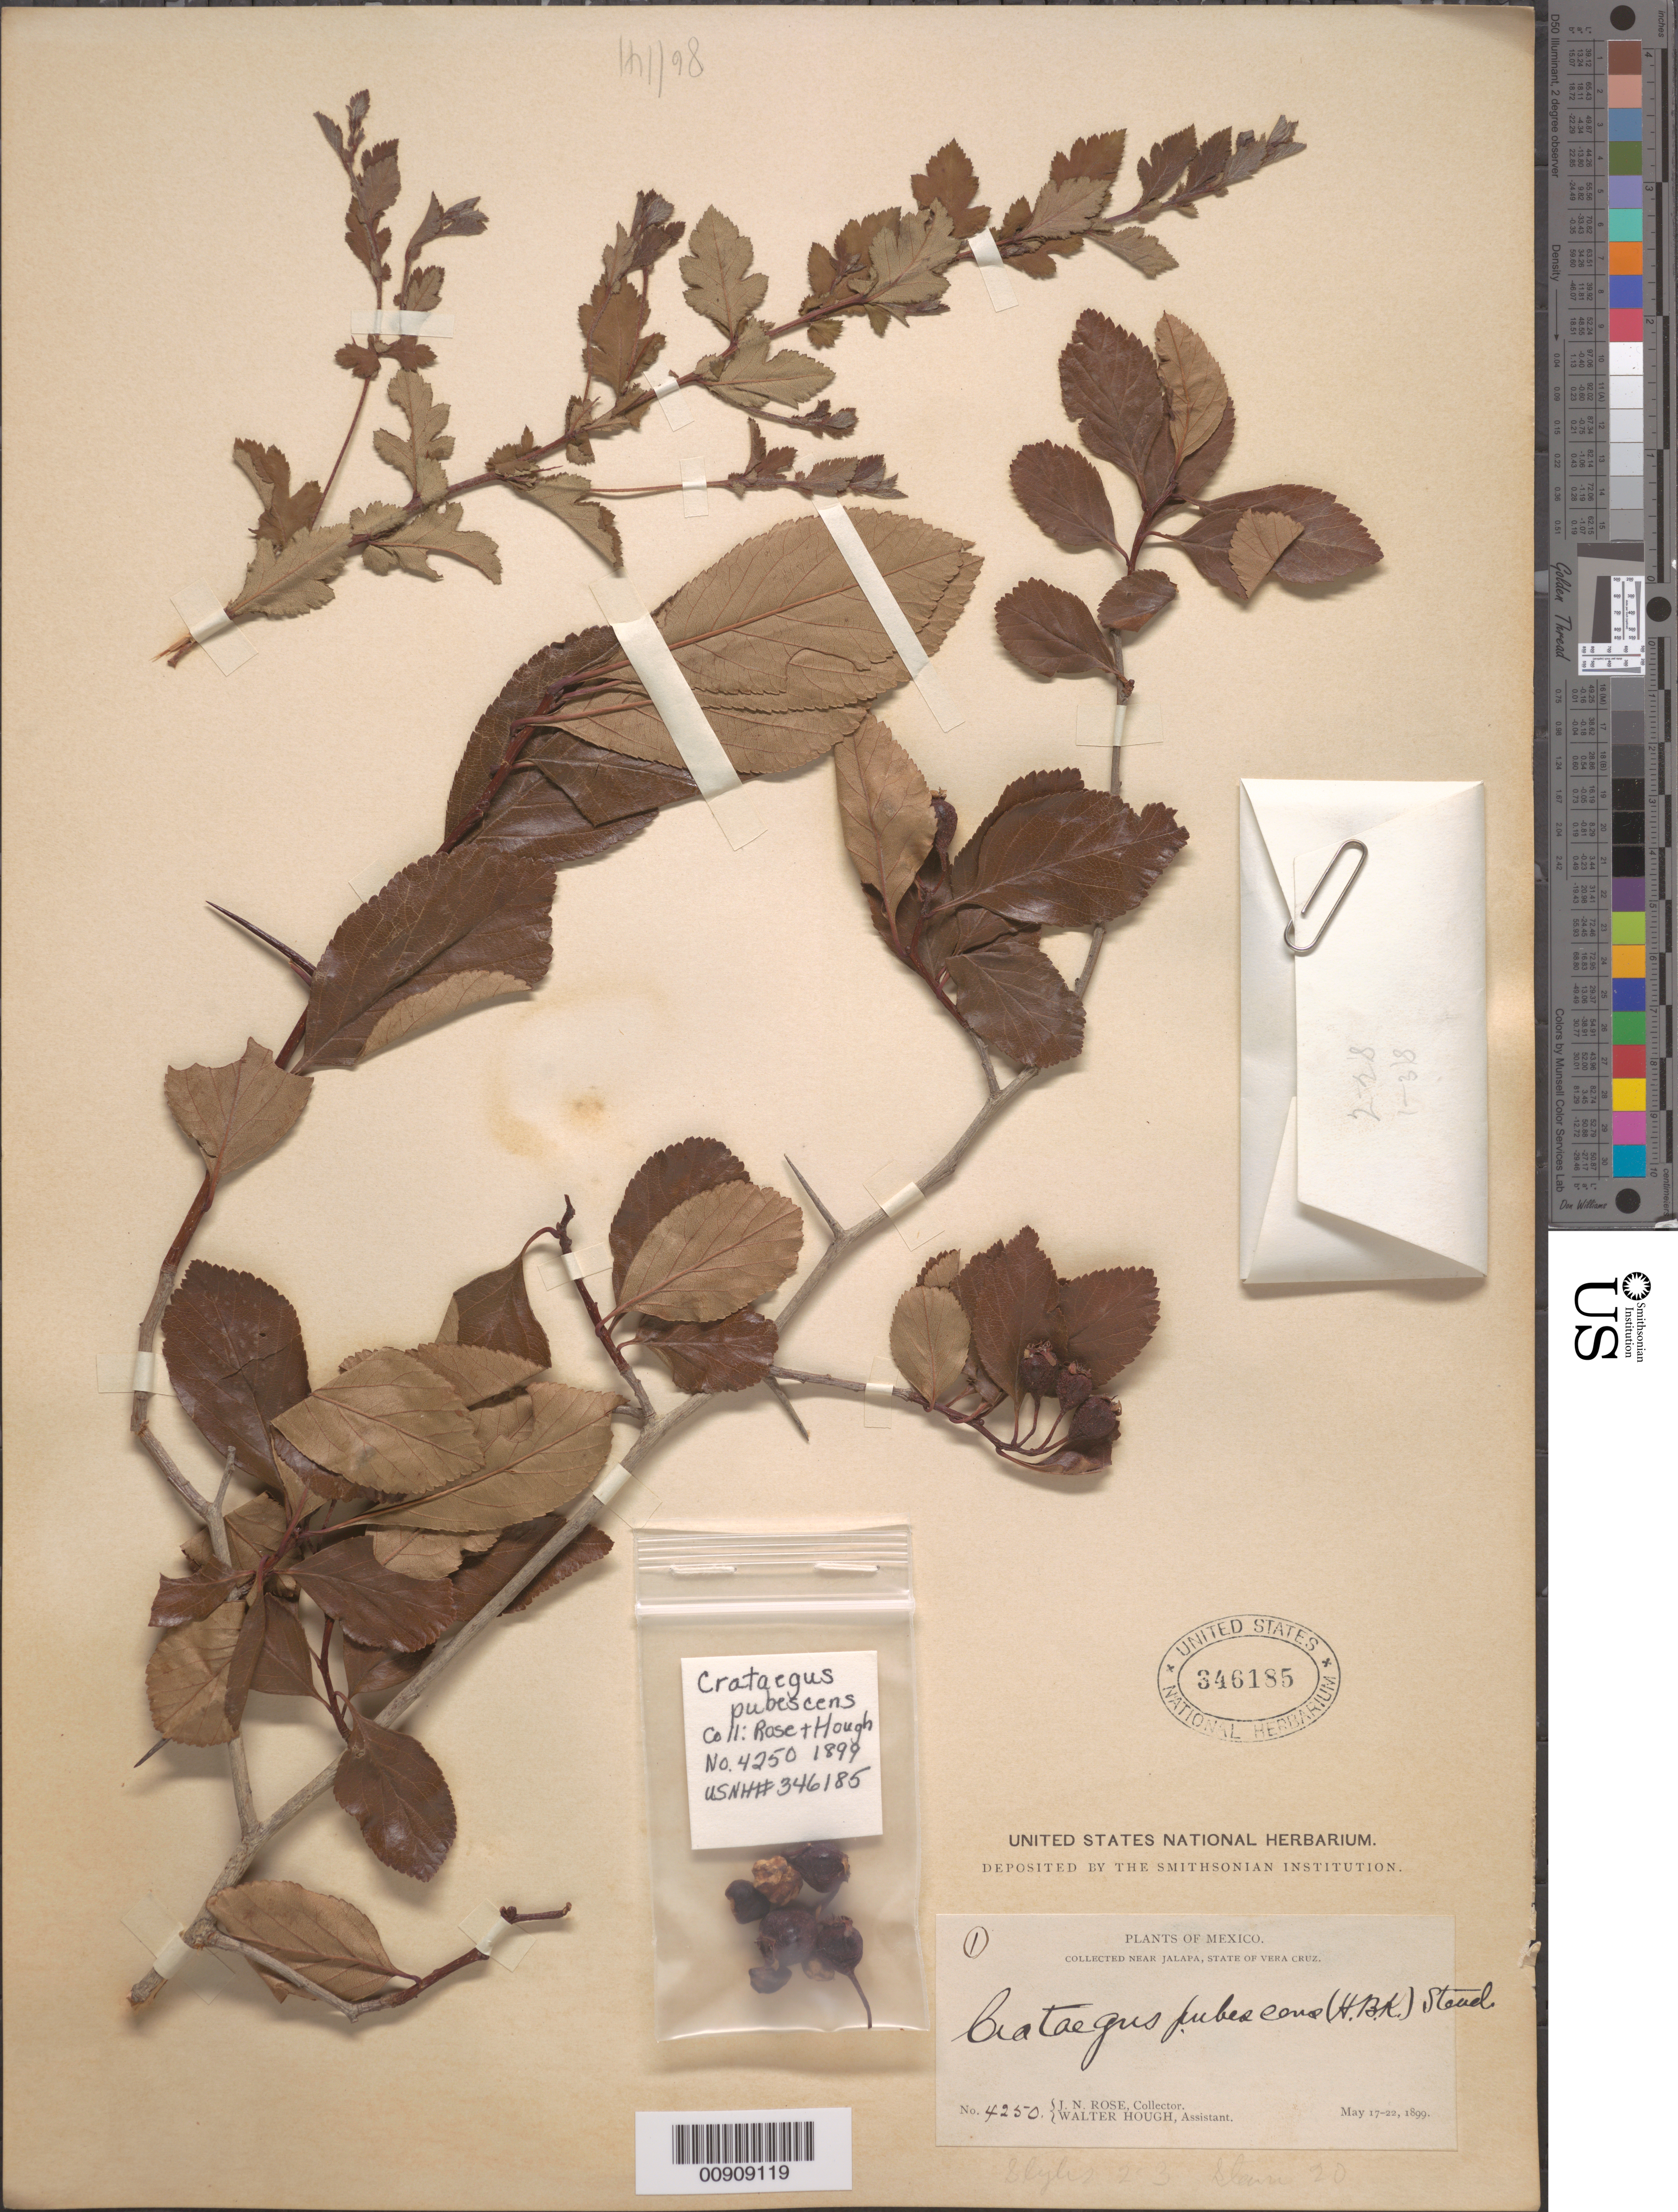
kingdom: Plantae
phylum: Tracheophyta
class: Magnoliopsida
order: Rosales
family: Rosaceae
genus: Crataegus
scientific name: Crataegus pubescens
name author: (C. Presl) C. Presl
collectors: J. N. Rose & W. Hough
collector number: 4250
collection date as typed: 17 May 1899 to 22 May 1899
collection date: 1899-05-17/1899-05-22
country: Mexico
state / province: Veracruz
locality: Near Jalapa, State Veracruz.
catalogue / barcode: US 346185